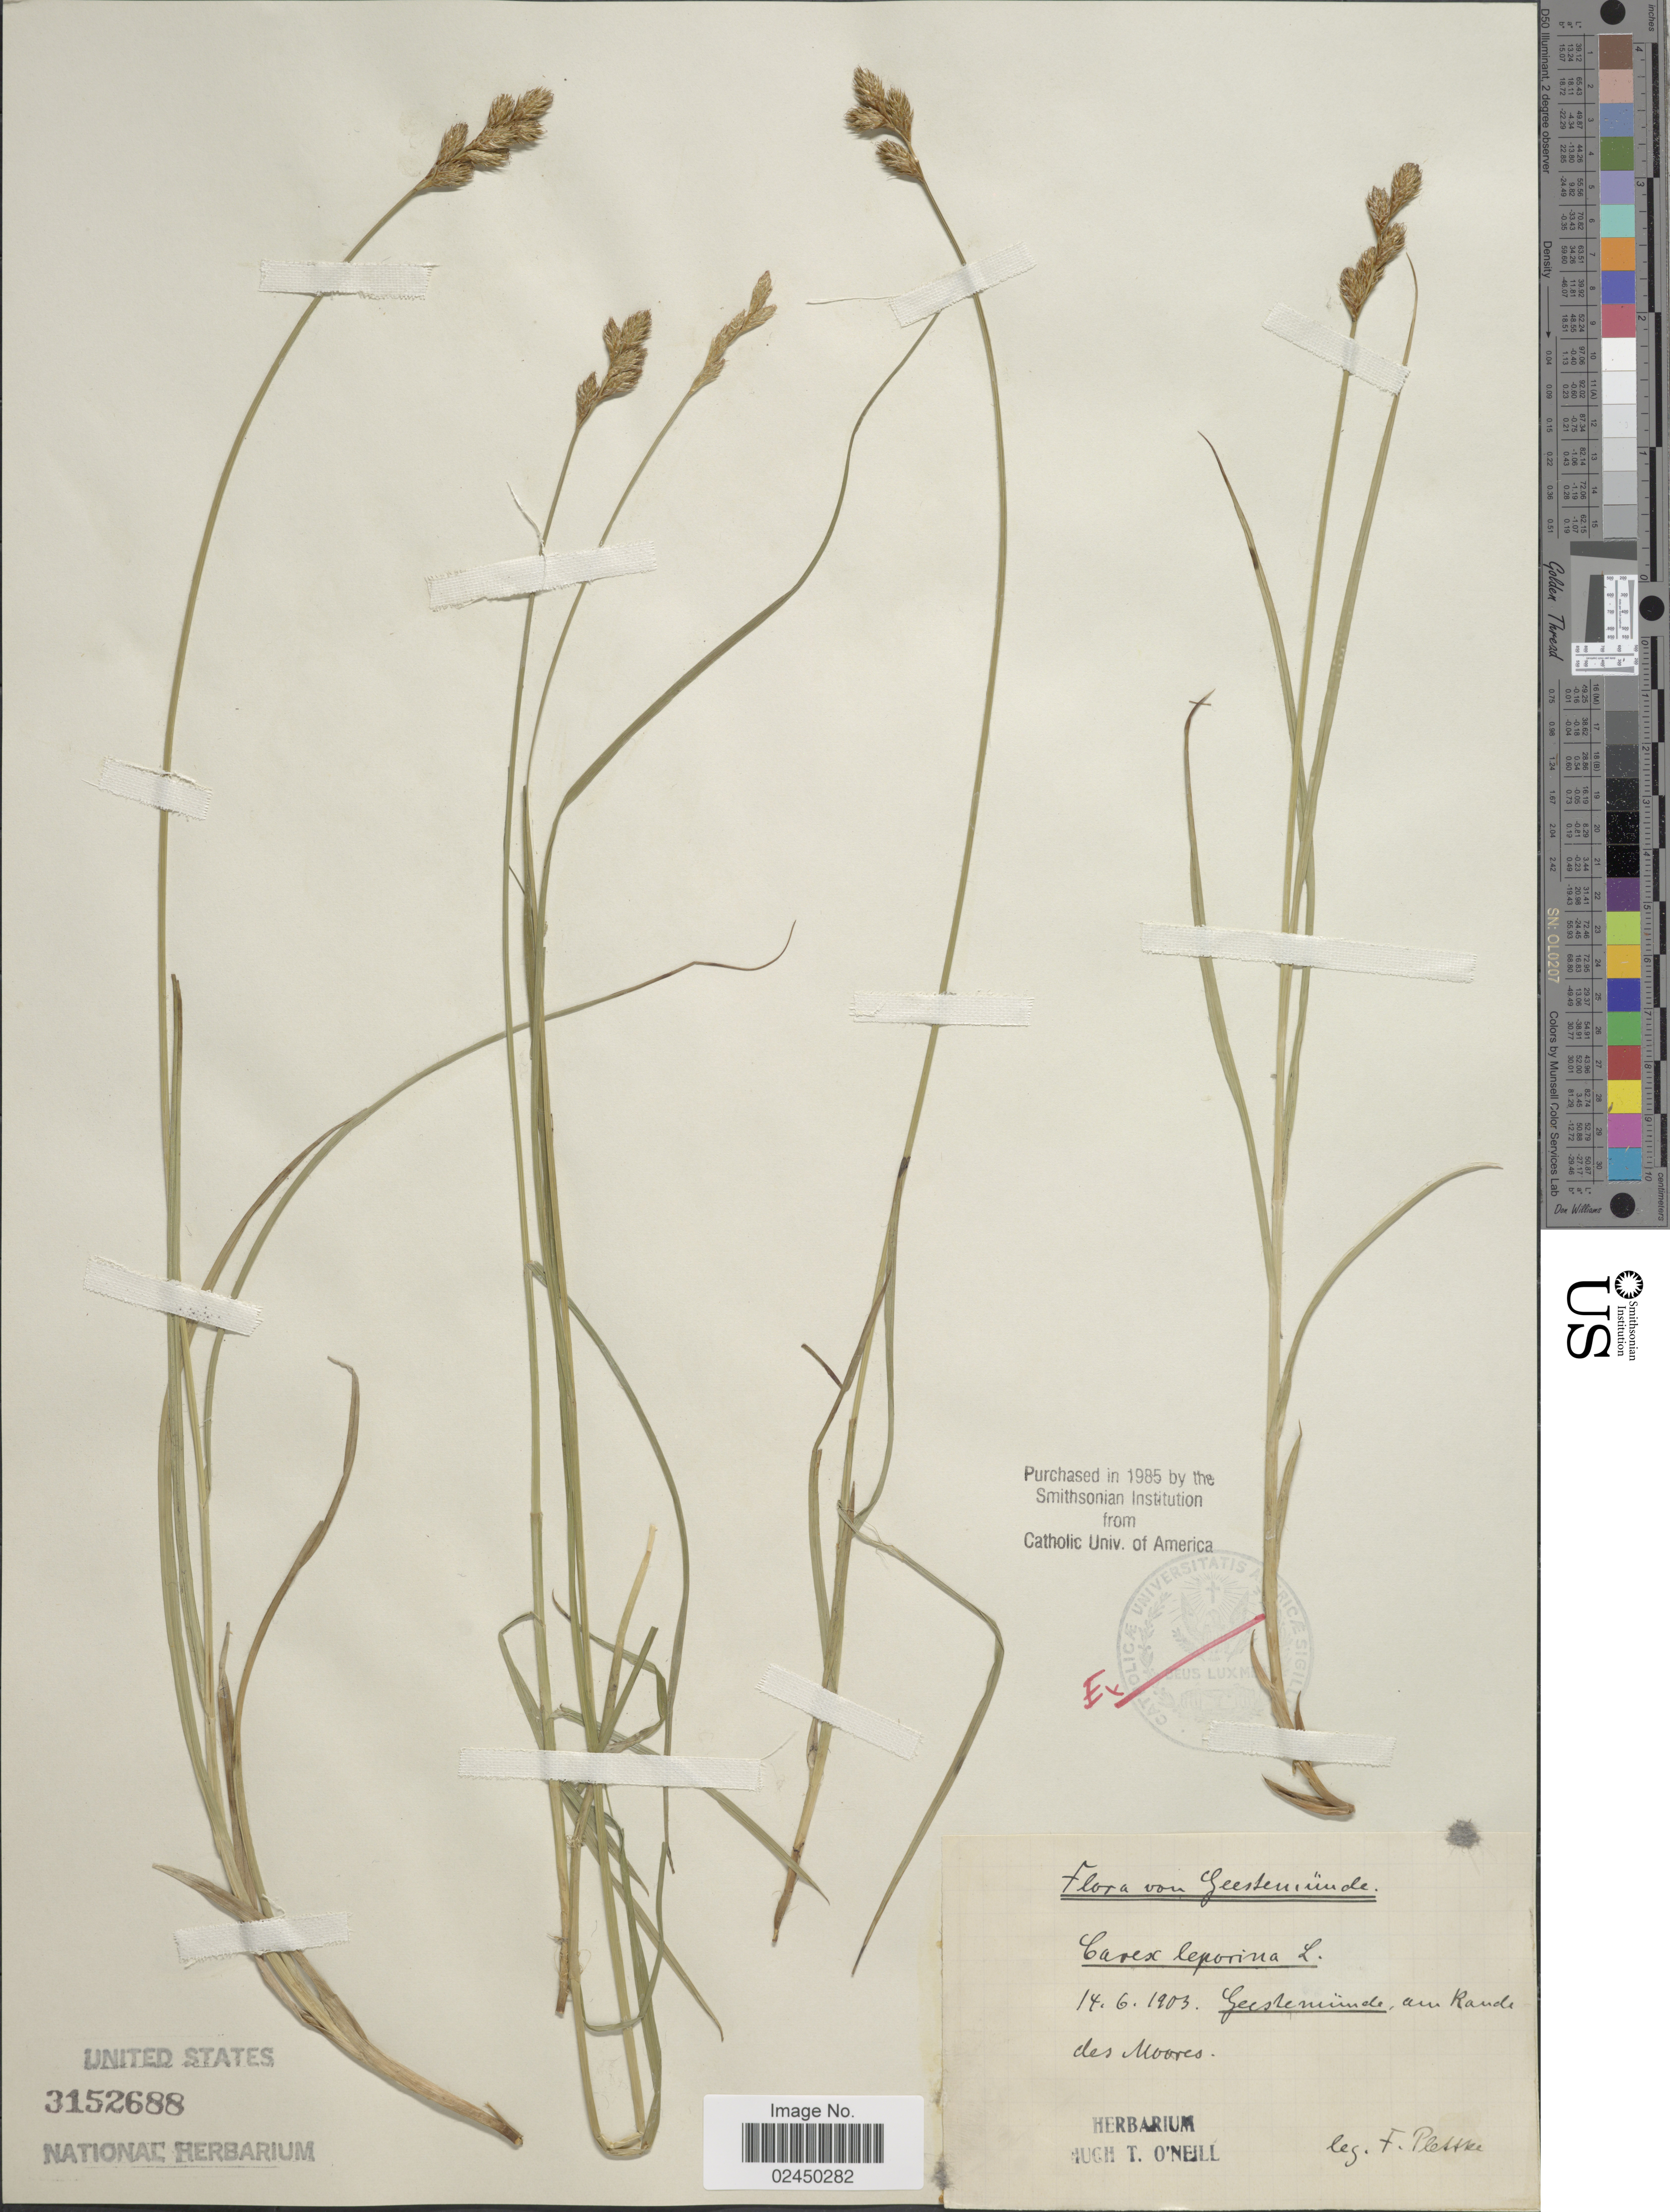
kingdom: Plantae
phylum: Tracheophyta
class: Liliopsida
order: Poales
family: Cyperaceae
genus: Carex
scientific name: Carex leporina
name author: L.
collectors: F. Plettke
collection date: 1903-06-14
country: Germany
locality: Geestemunde, an Rande des Moores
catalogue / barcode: US 3152688